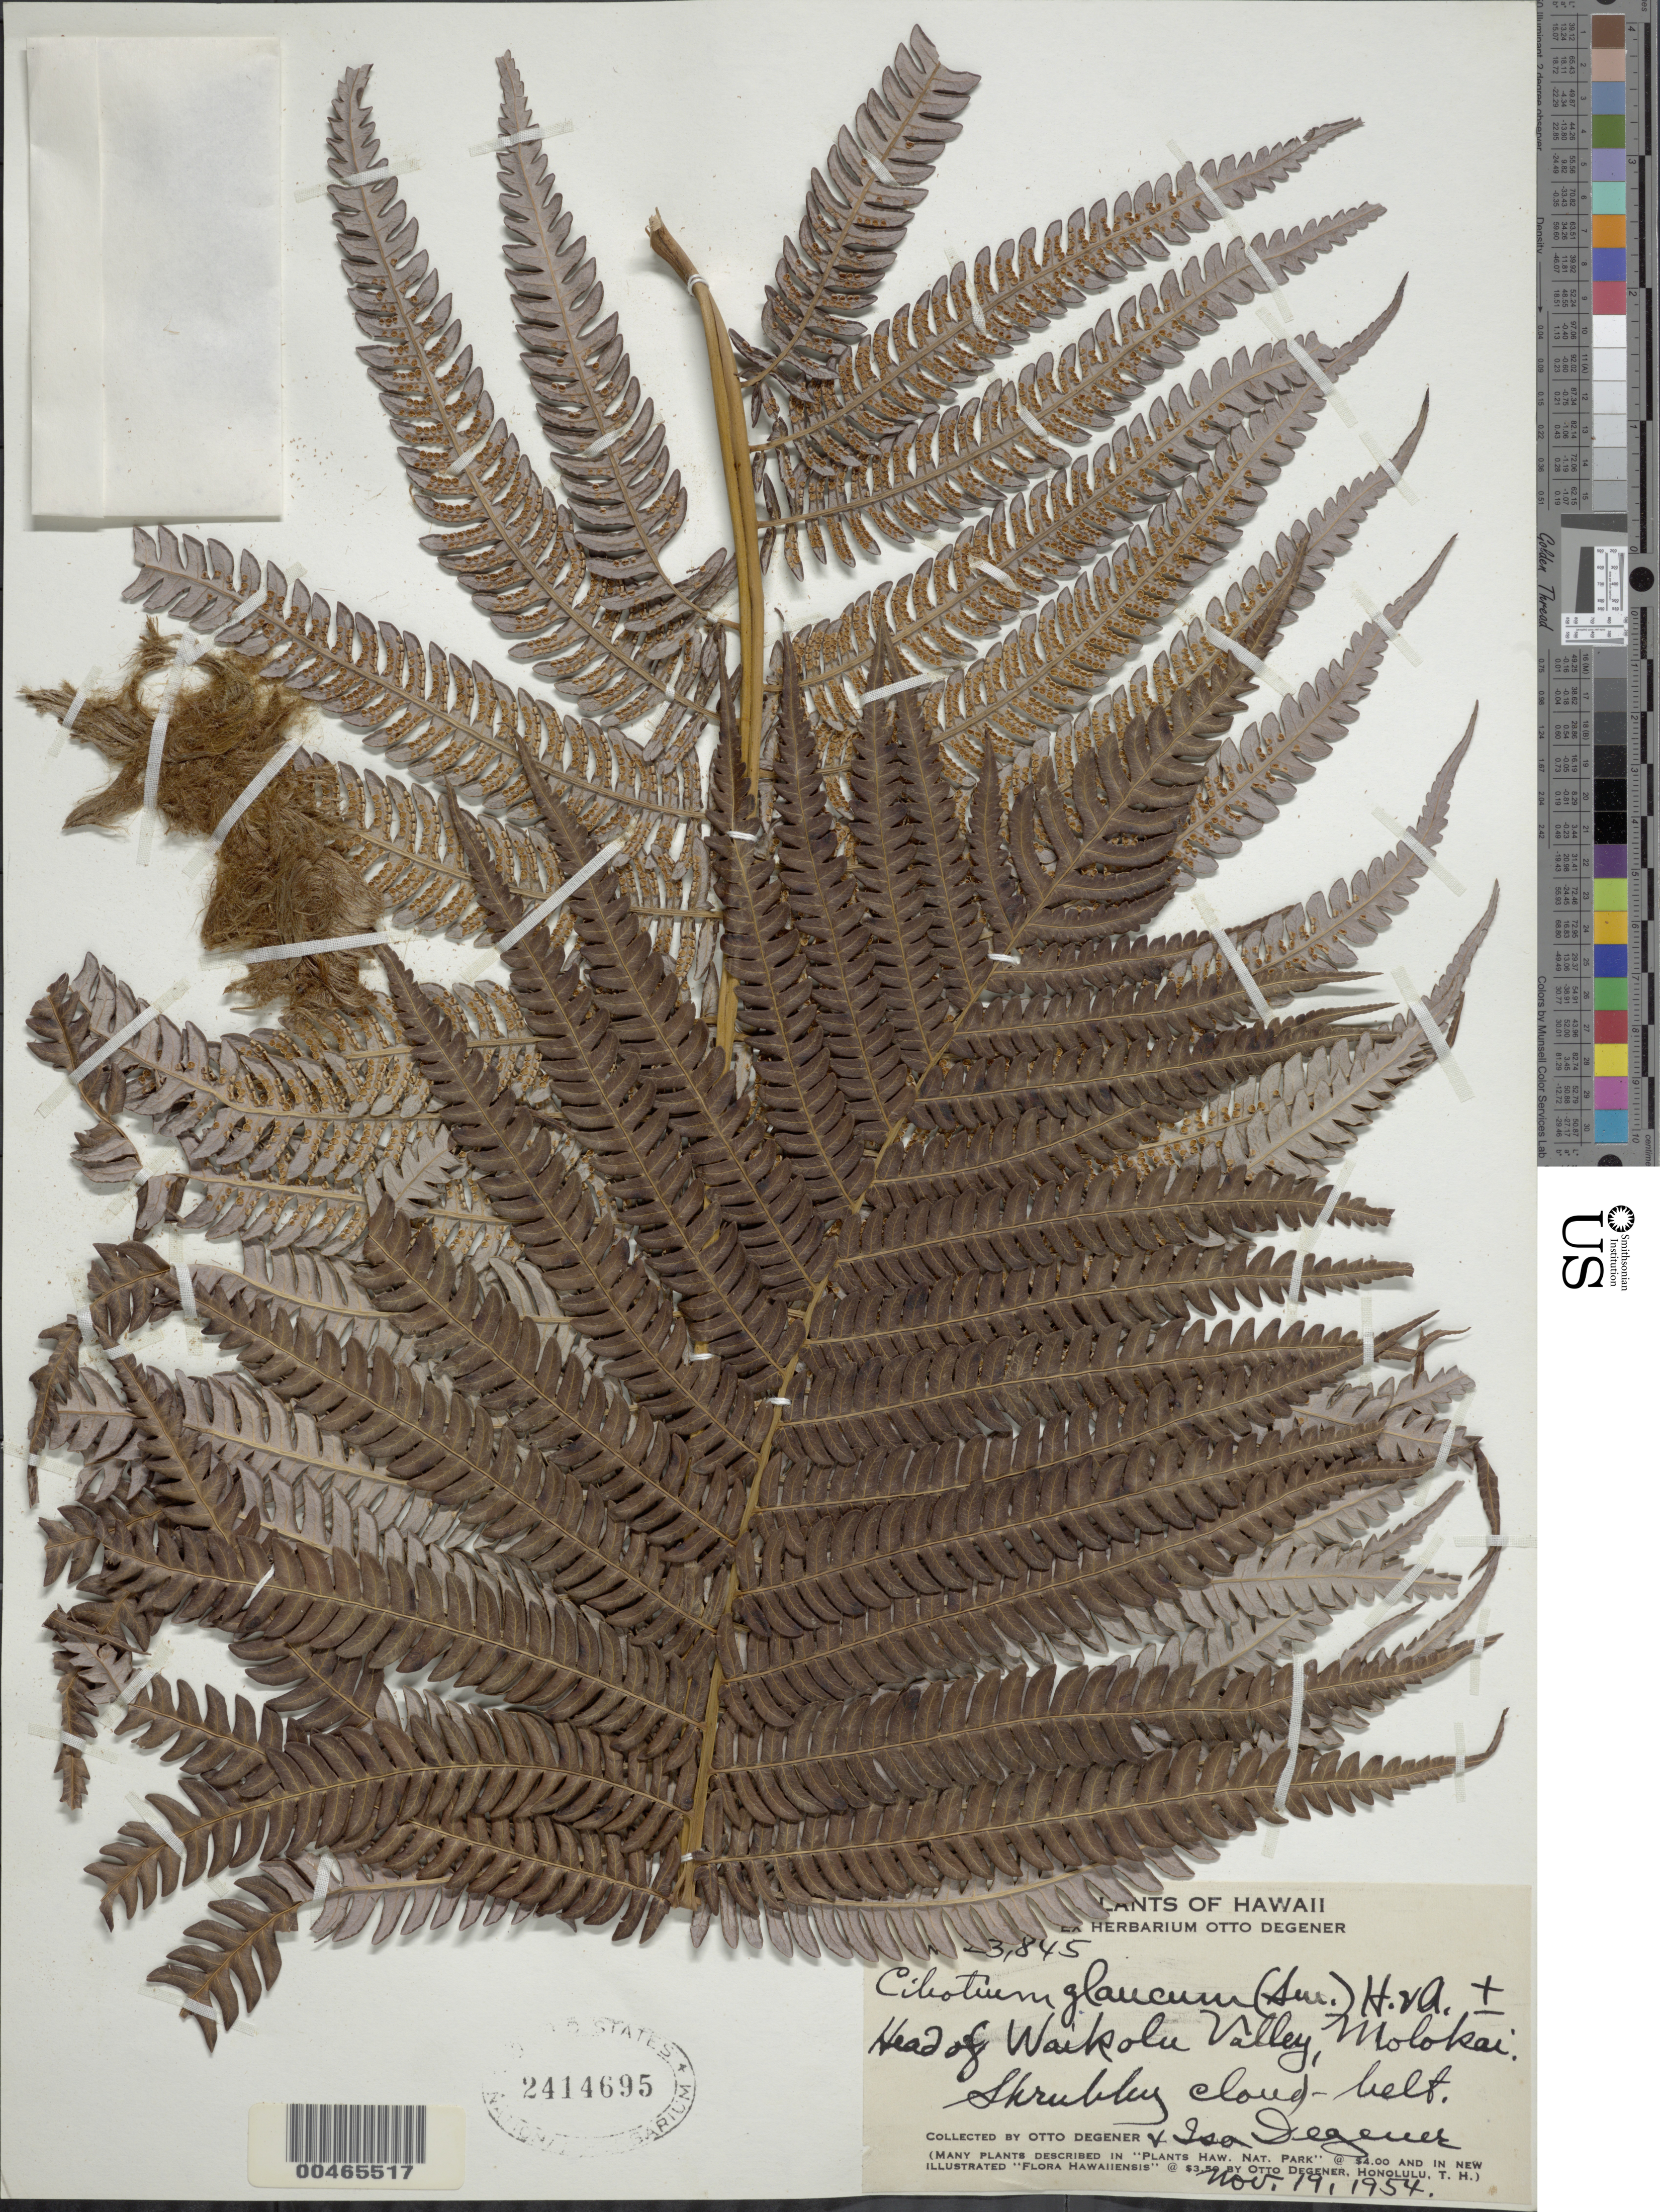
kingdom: Plantae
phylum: Tracheophyta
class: Polypodiopsida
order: Cyatheales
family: Cibotiaceae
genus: Cibotium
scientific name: Cibotium glaucum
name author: (Sm.) Hook. & Arn.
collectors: O. Degener & I. Degener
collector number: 23845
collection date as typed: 19 Nov 1954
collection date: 1954-11-19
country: United States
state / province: Hawaii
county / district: Maui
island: Moloka'i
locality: Head of Waikolu Valley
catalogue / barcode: US 2414695